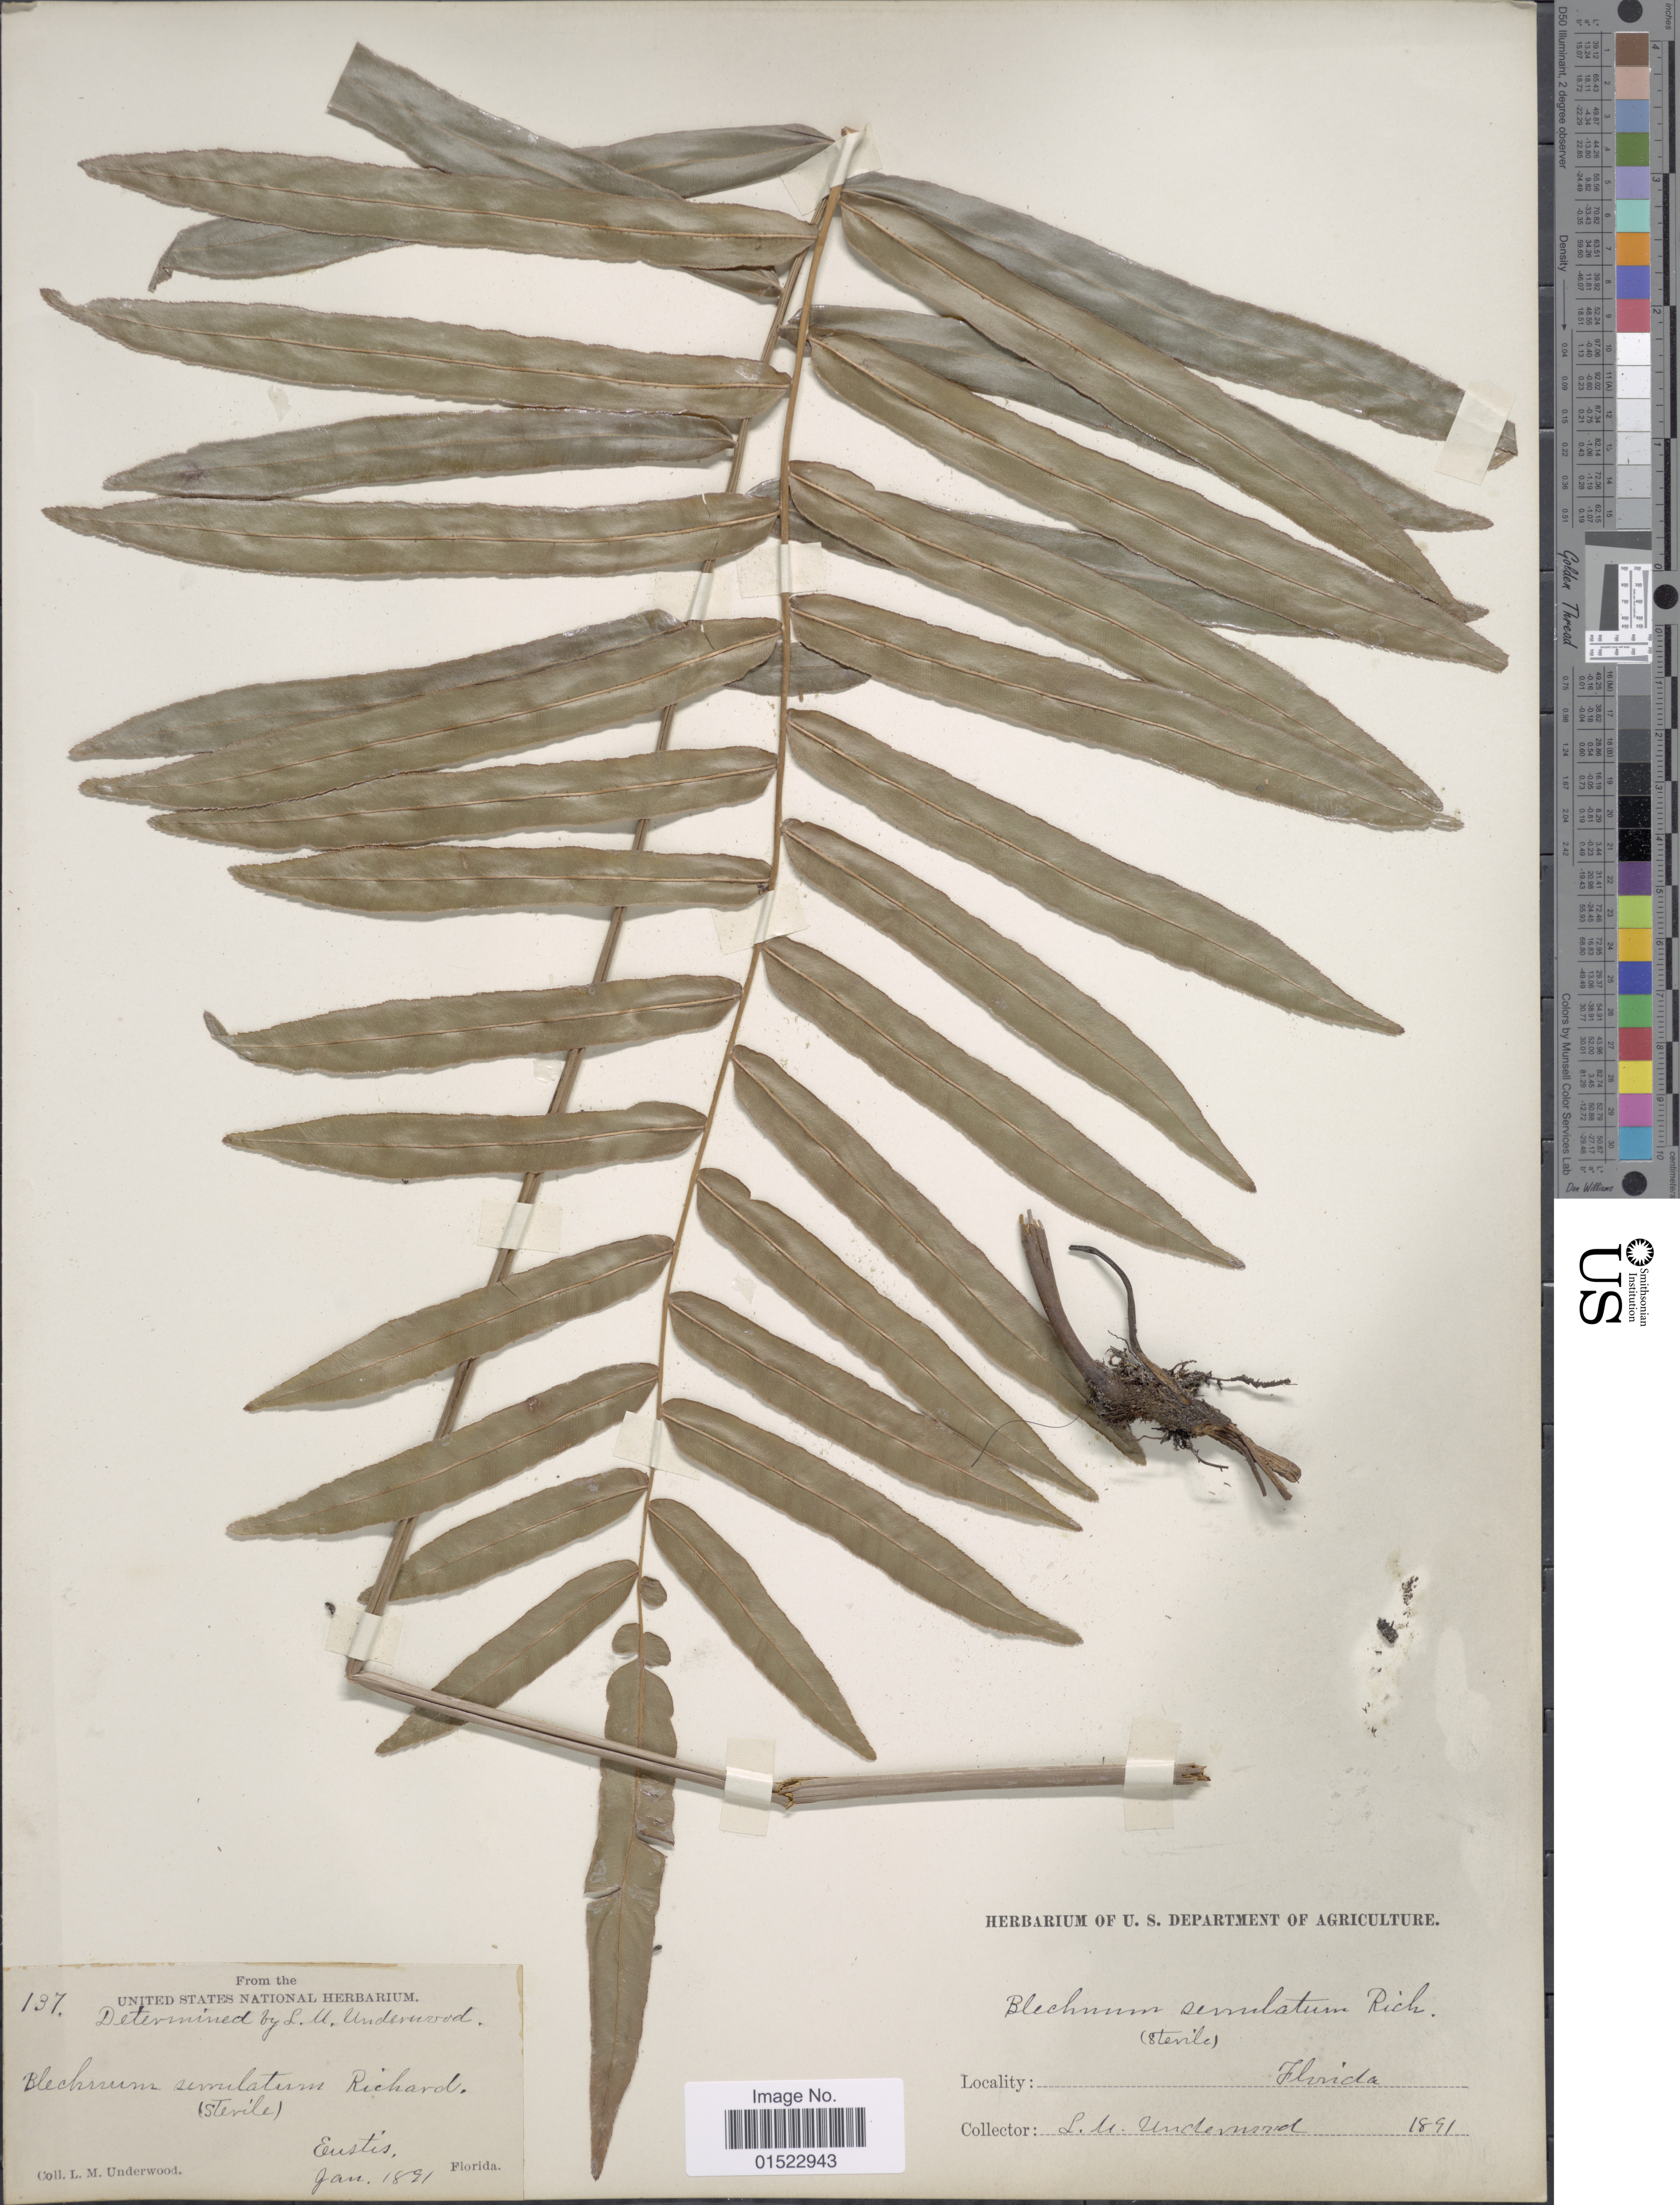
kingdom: Plantae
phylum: Tracheophyta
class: Polypodiopsida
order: Polypodiales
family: Blechnaceae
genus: Telmatoblechnum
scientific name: Telmatoblechnum serrulatum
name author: (Rich.) Perrie et al.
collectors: L. M. Underwood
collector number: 137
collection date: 1891-01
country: United States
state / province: Florida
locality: Eustis